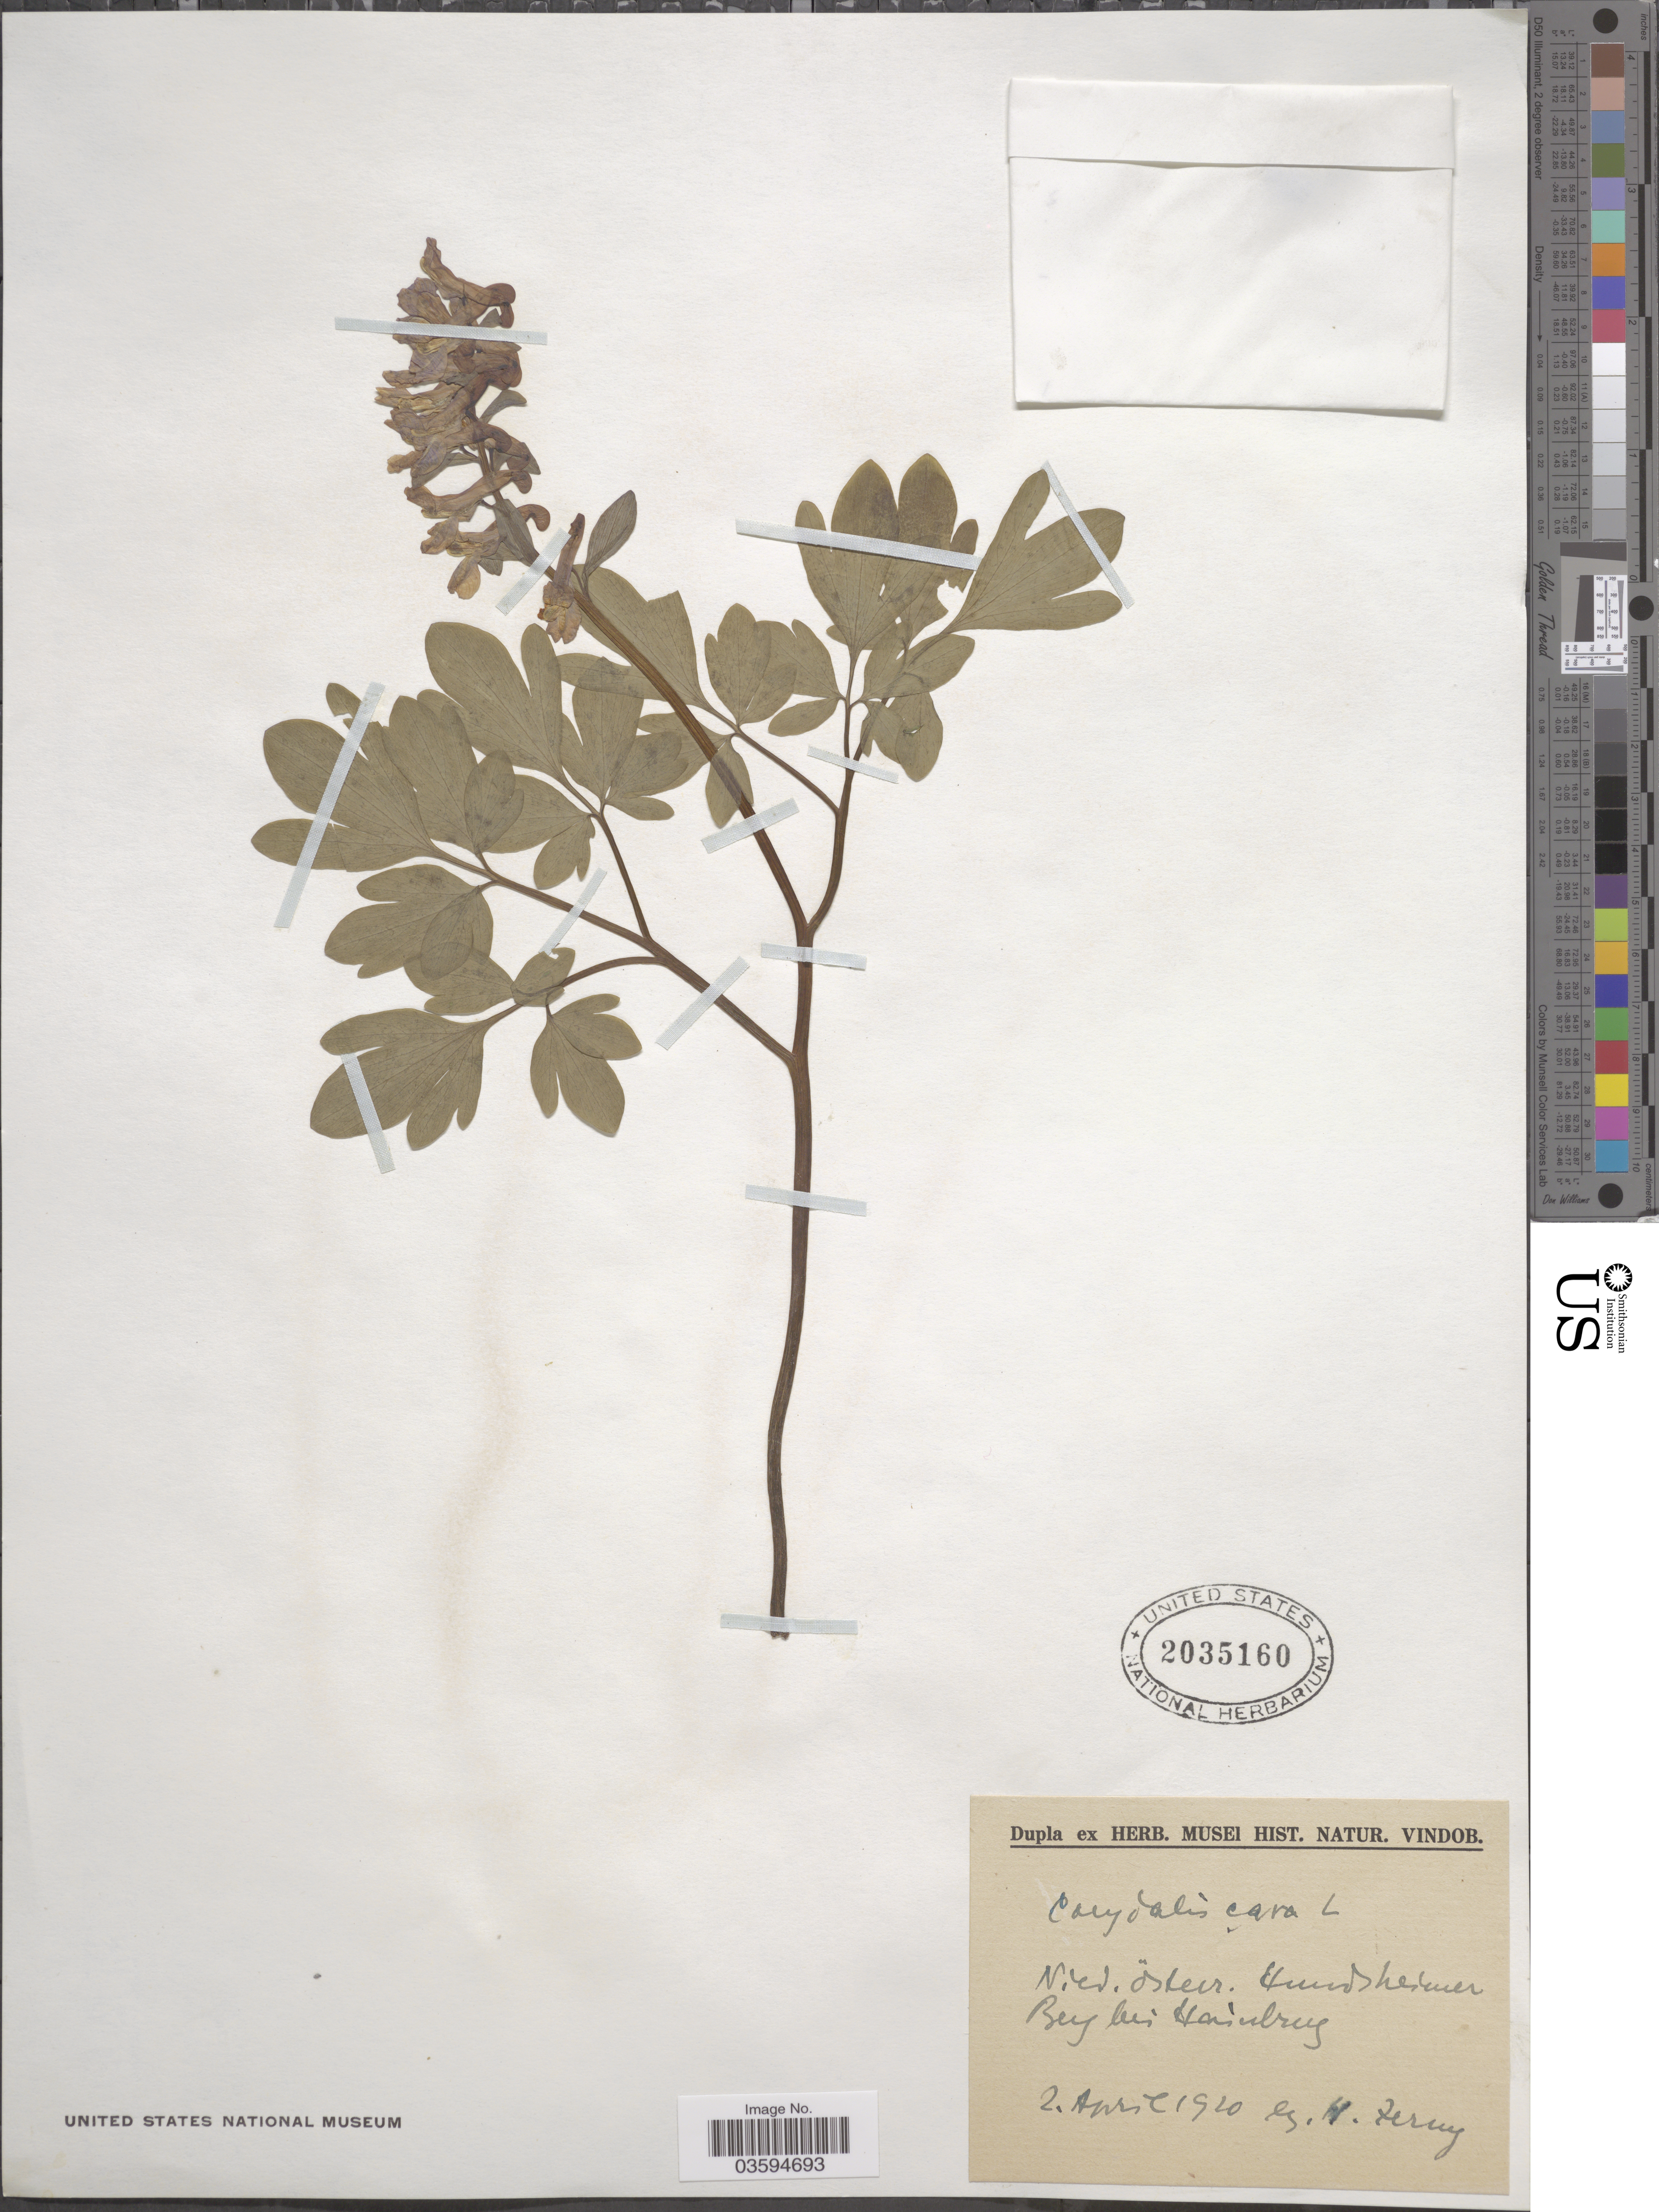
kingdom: Plantae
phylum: Tracheophyta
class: Magnoliopsida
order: Ranunculales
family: Papaveraceae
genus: Corydalis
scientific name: Corydalis cava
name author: Schweigger & Körte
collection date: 1920-04-02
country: Austria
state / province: Niederosterreich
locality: Yumsheimer. Bey lus Hamburg,. [interpreted]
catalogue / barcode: US 2035160